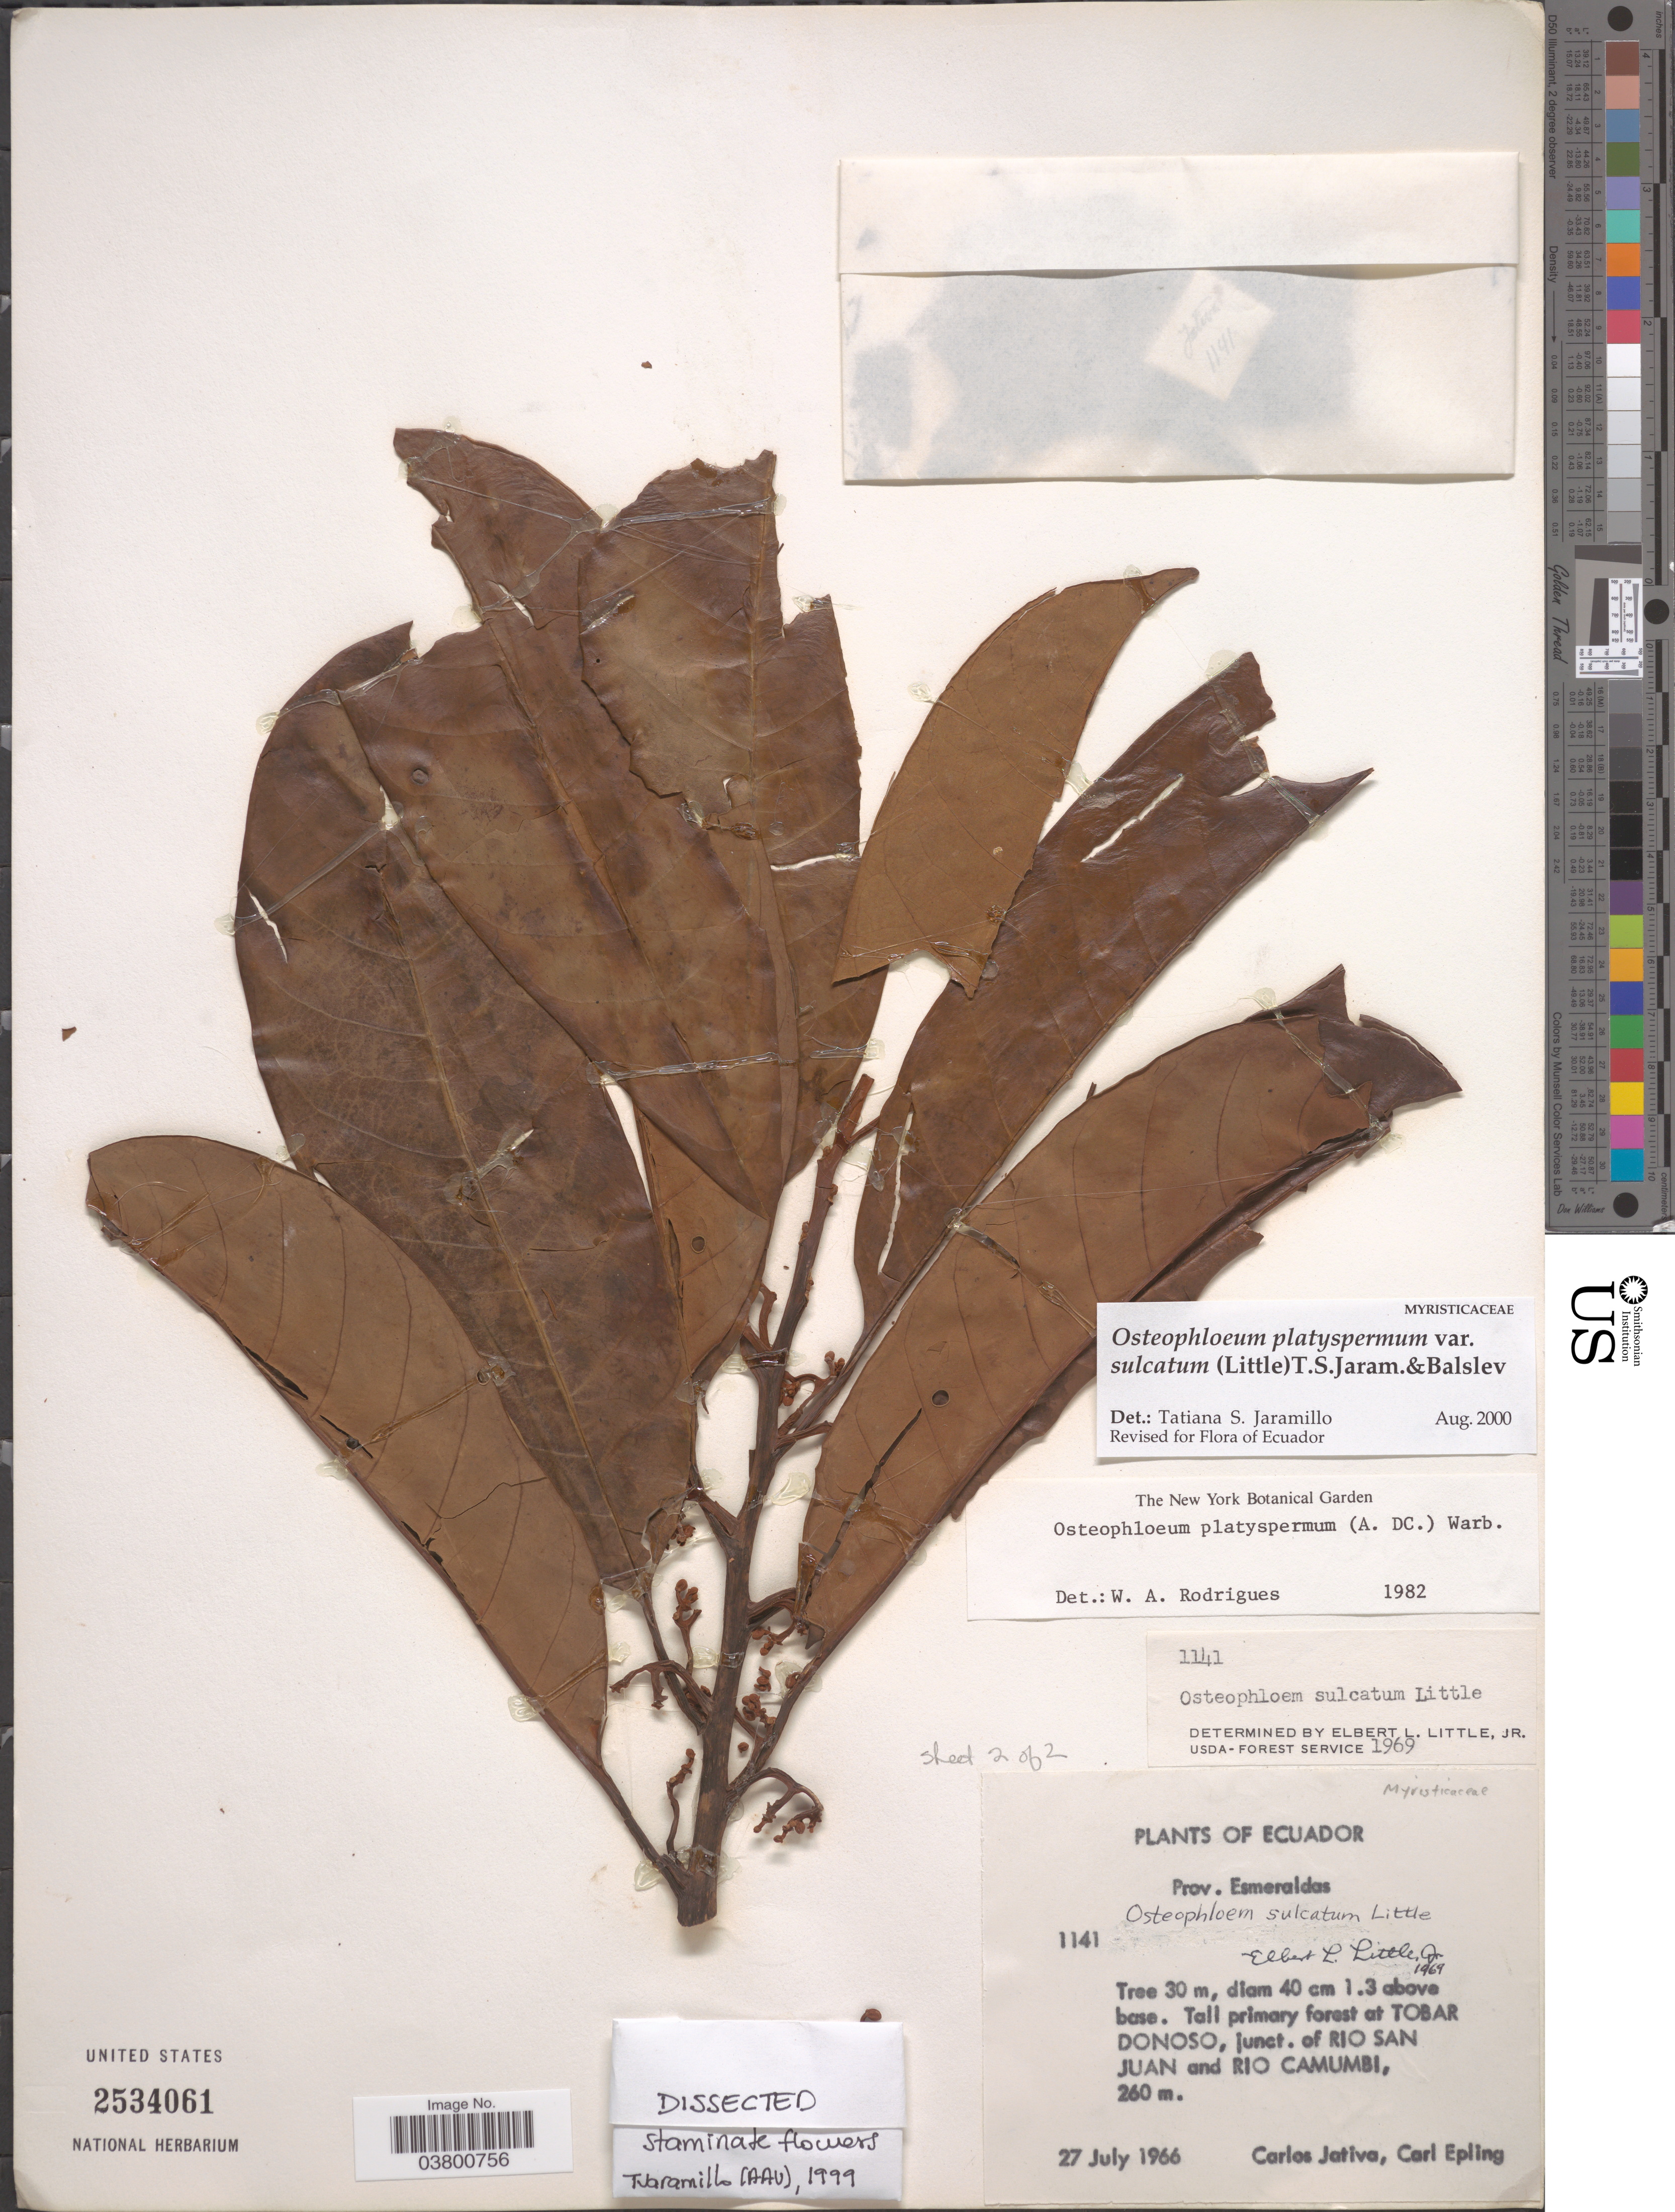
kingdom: Plantae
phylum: Tracheophyta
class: Magnoliopsida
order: Magnoliales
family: Myristicaceae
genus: Osteophloeum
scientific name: Osteophloeum platyspermum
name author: (A. DC.) Warb.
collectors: C. D. Játiva & C. C. Epling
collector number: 1141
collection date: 1966-07-27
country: Ecuador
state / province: Esmeraldas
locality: Tobar Donoso, junct. of Rio San Juan and Rio Camumbi.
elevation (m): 260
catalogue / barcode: US 2534061